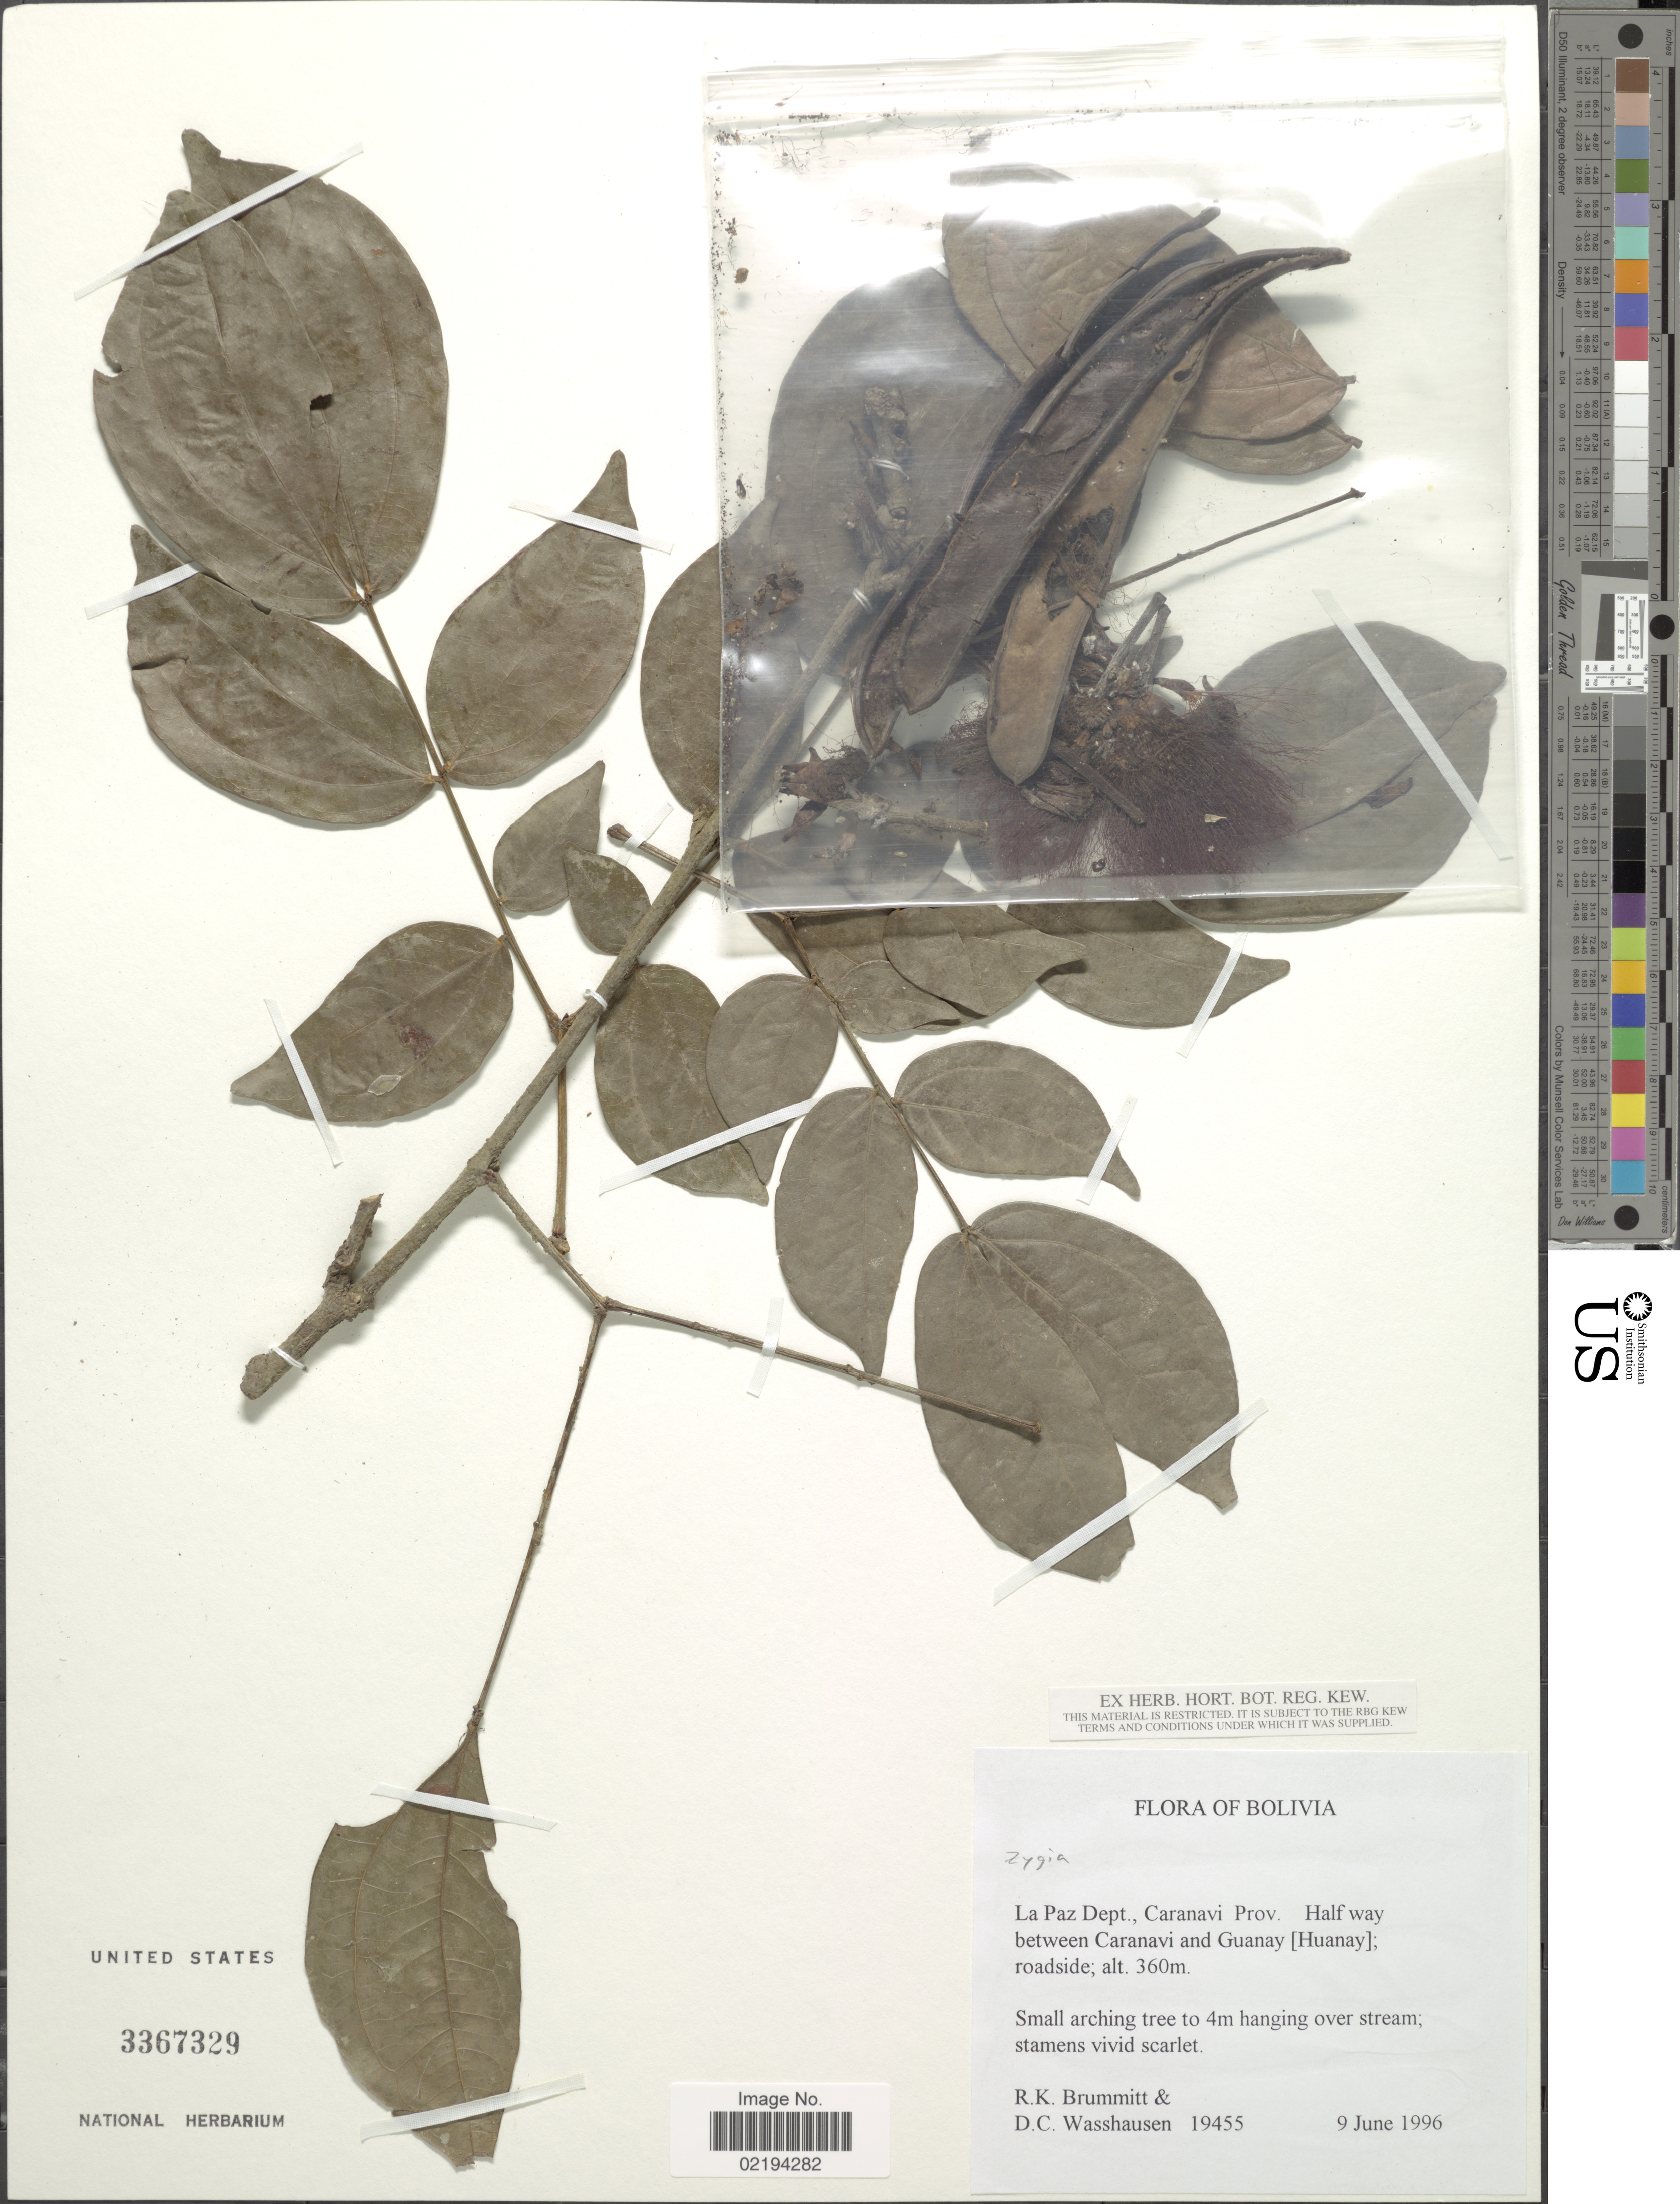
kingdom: Plantae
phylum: Tracheophyta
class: Magnoliopsida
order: Fabales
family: Fabaceae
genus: Zygia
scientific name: Zygia sp.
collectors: R. K. Brummitt & D. C. Wasshausen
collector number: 19455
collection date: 1996-06-09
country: Bolivia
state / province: La Paz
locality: Caranavi Prov. Half way between Caranavi and Guanay (Huanay); roadside.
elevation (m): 360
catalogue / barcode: US 3367329